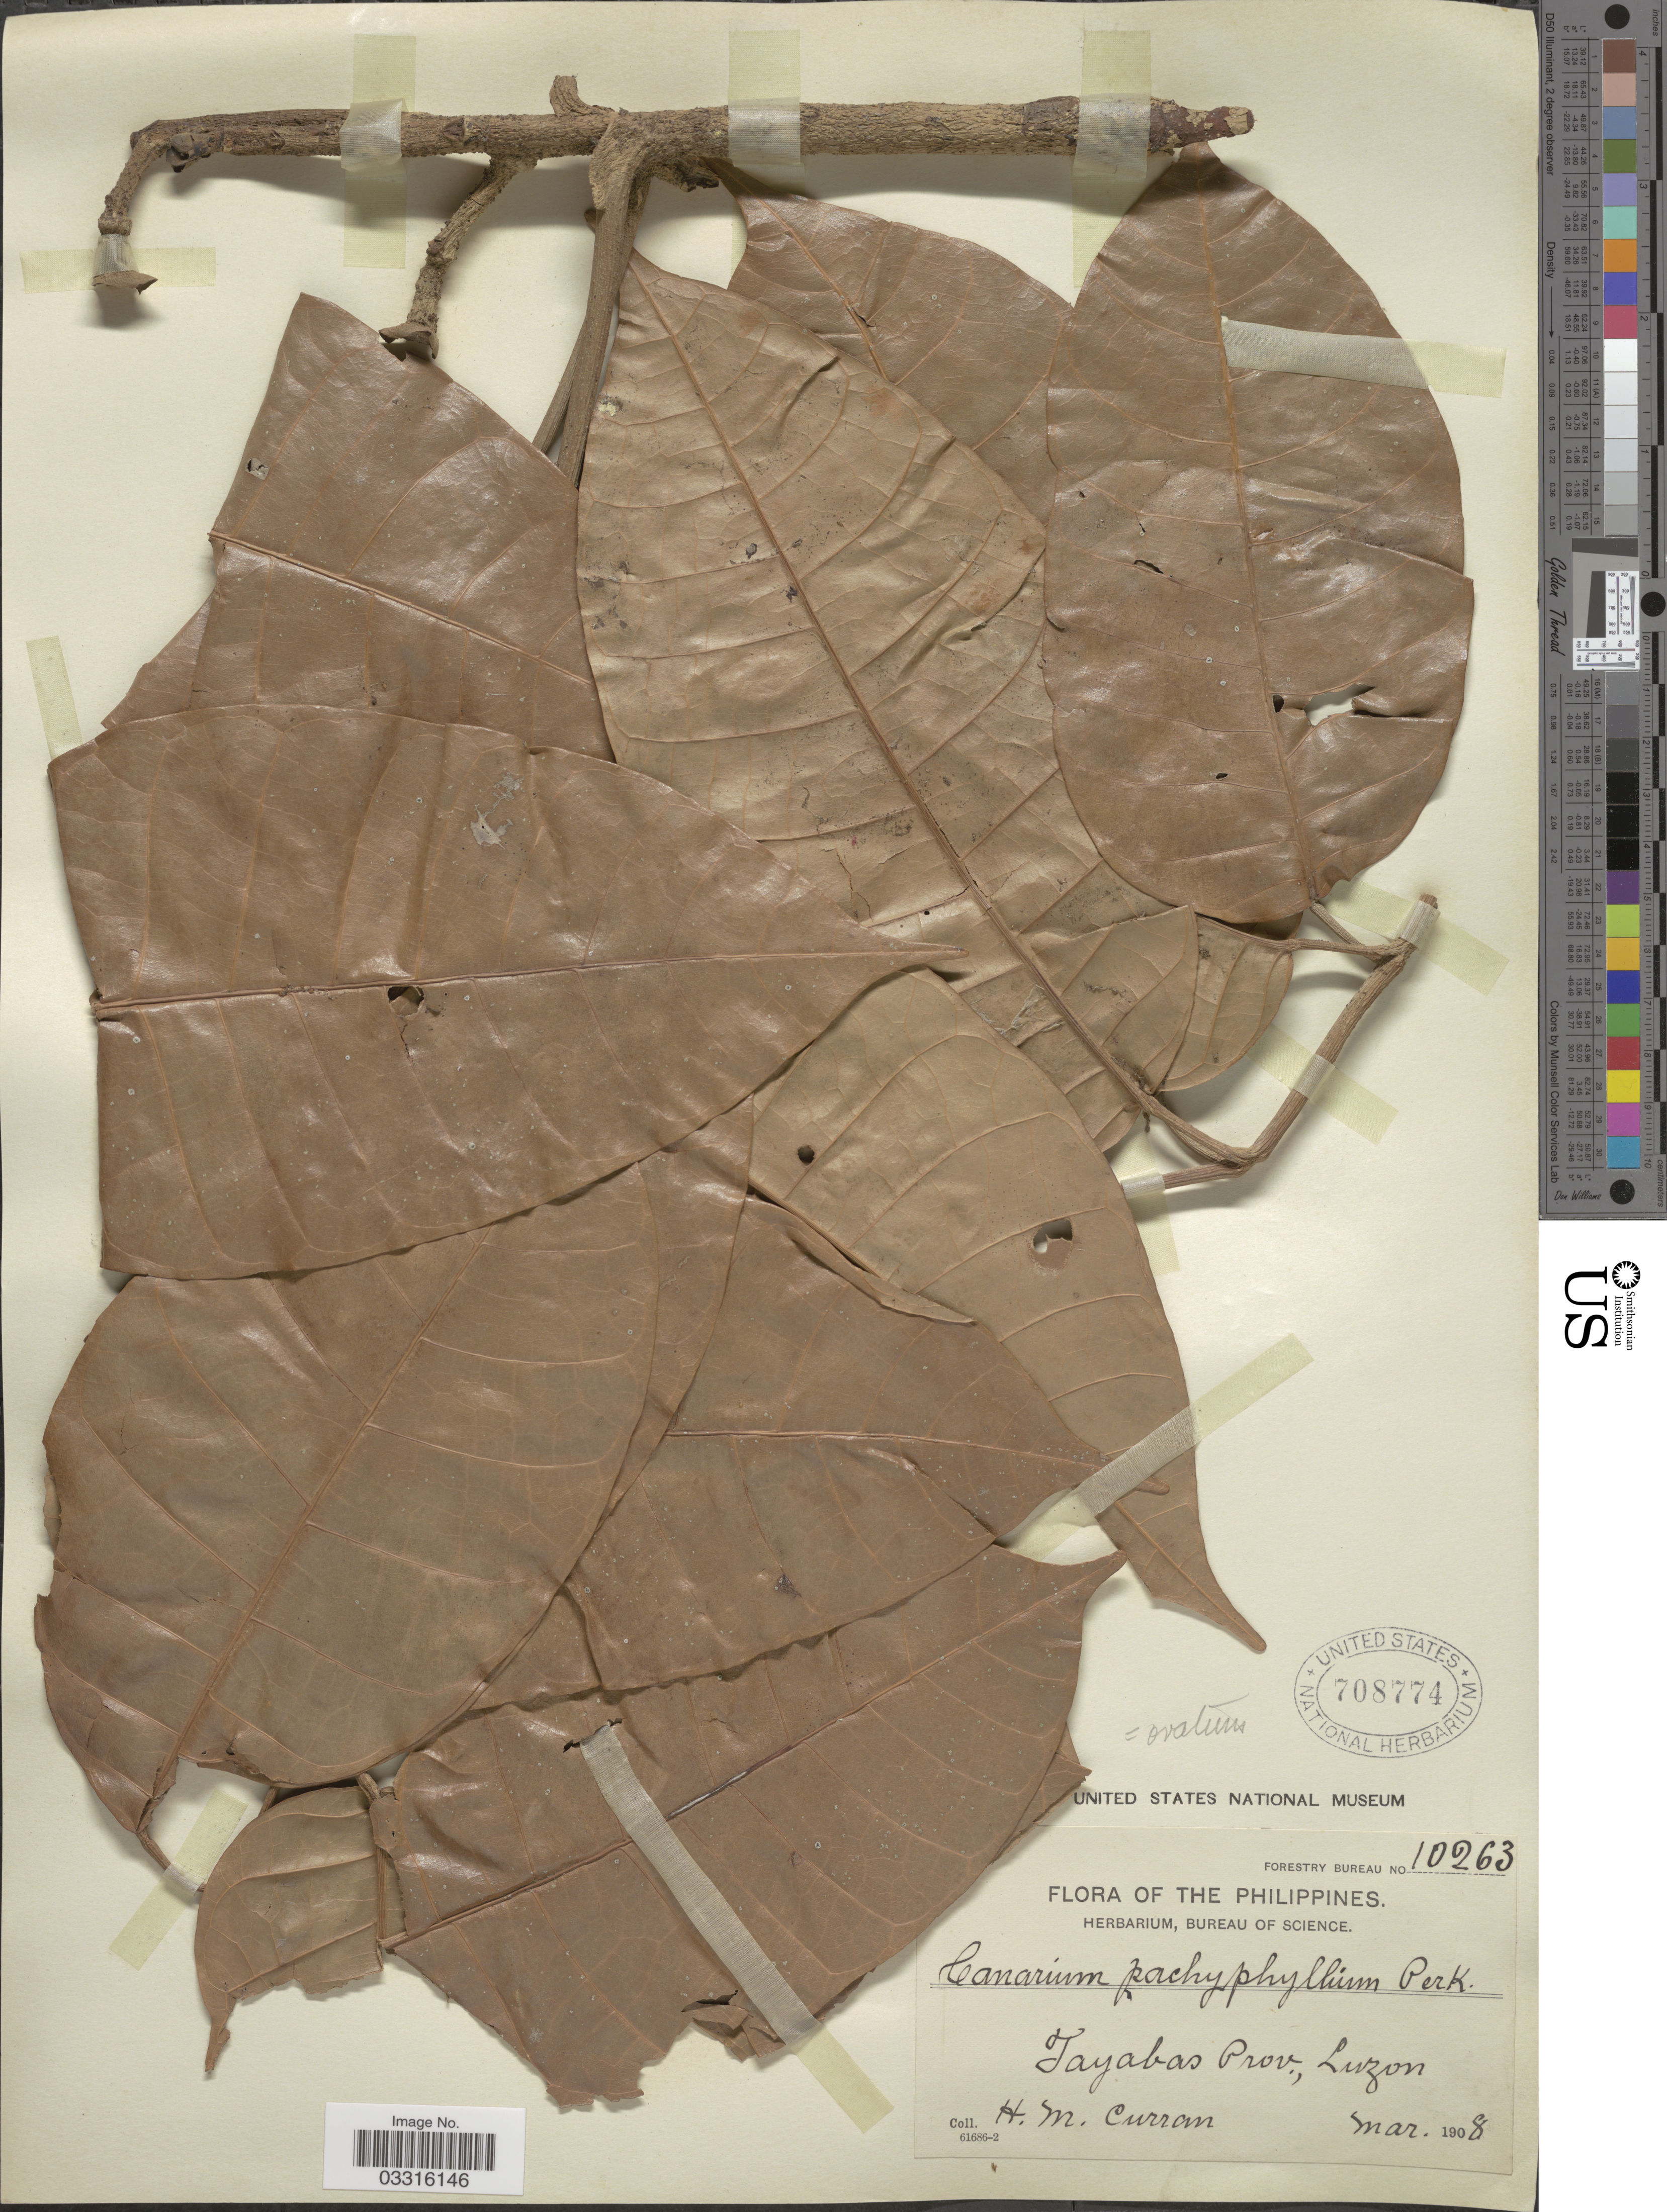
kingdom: Plantae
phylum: Tracheophyta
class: Magnoliopsida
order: Sapindales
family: Burseraceae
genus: Canarium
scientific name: Canarium ovatum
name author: Engl.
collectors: H. M. Curran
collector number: Forestry Bureau 10263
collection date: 1908-03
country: Philippines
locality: Tayabas Prov., Luzon.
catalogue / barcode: US 708774